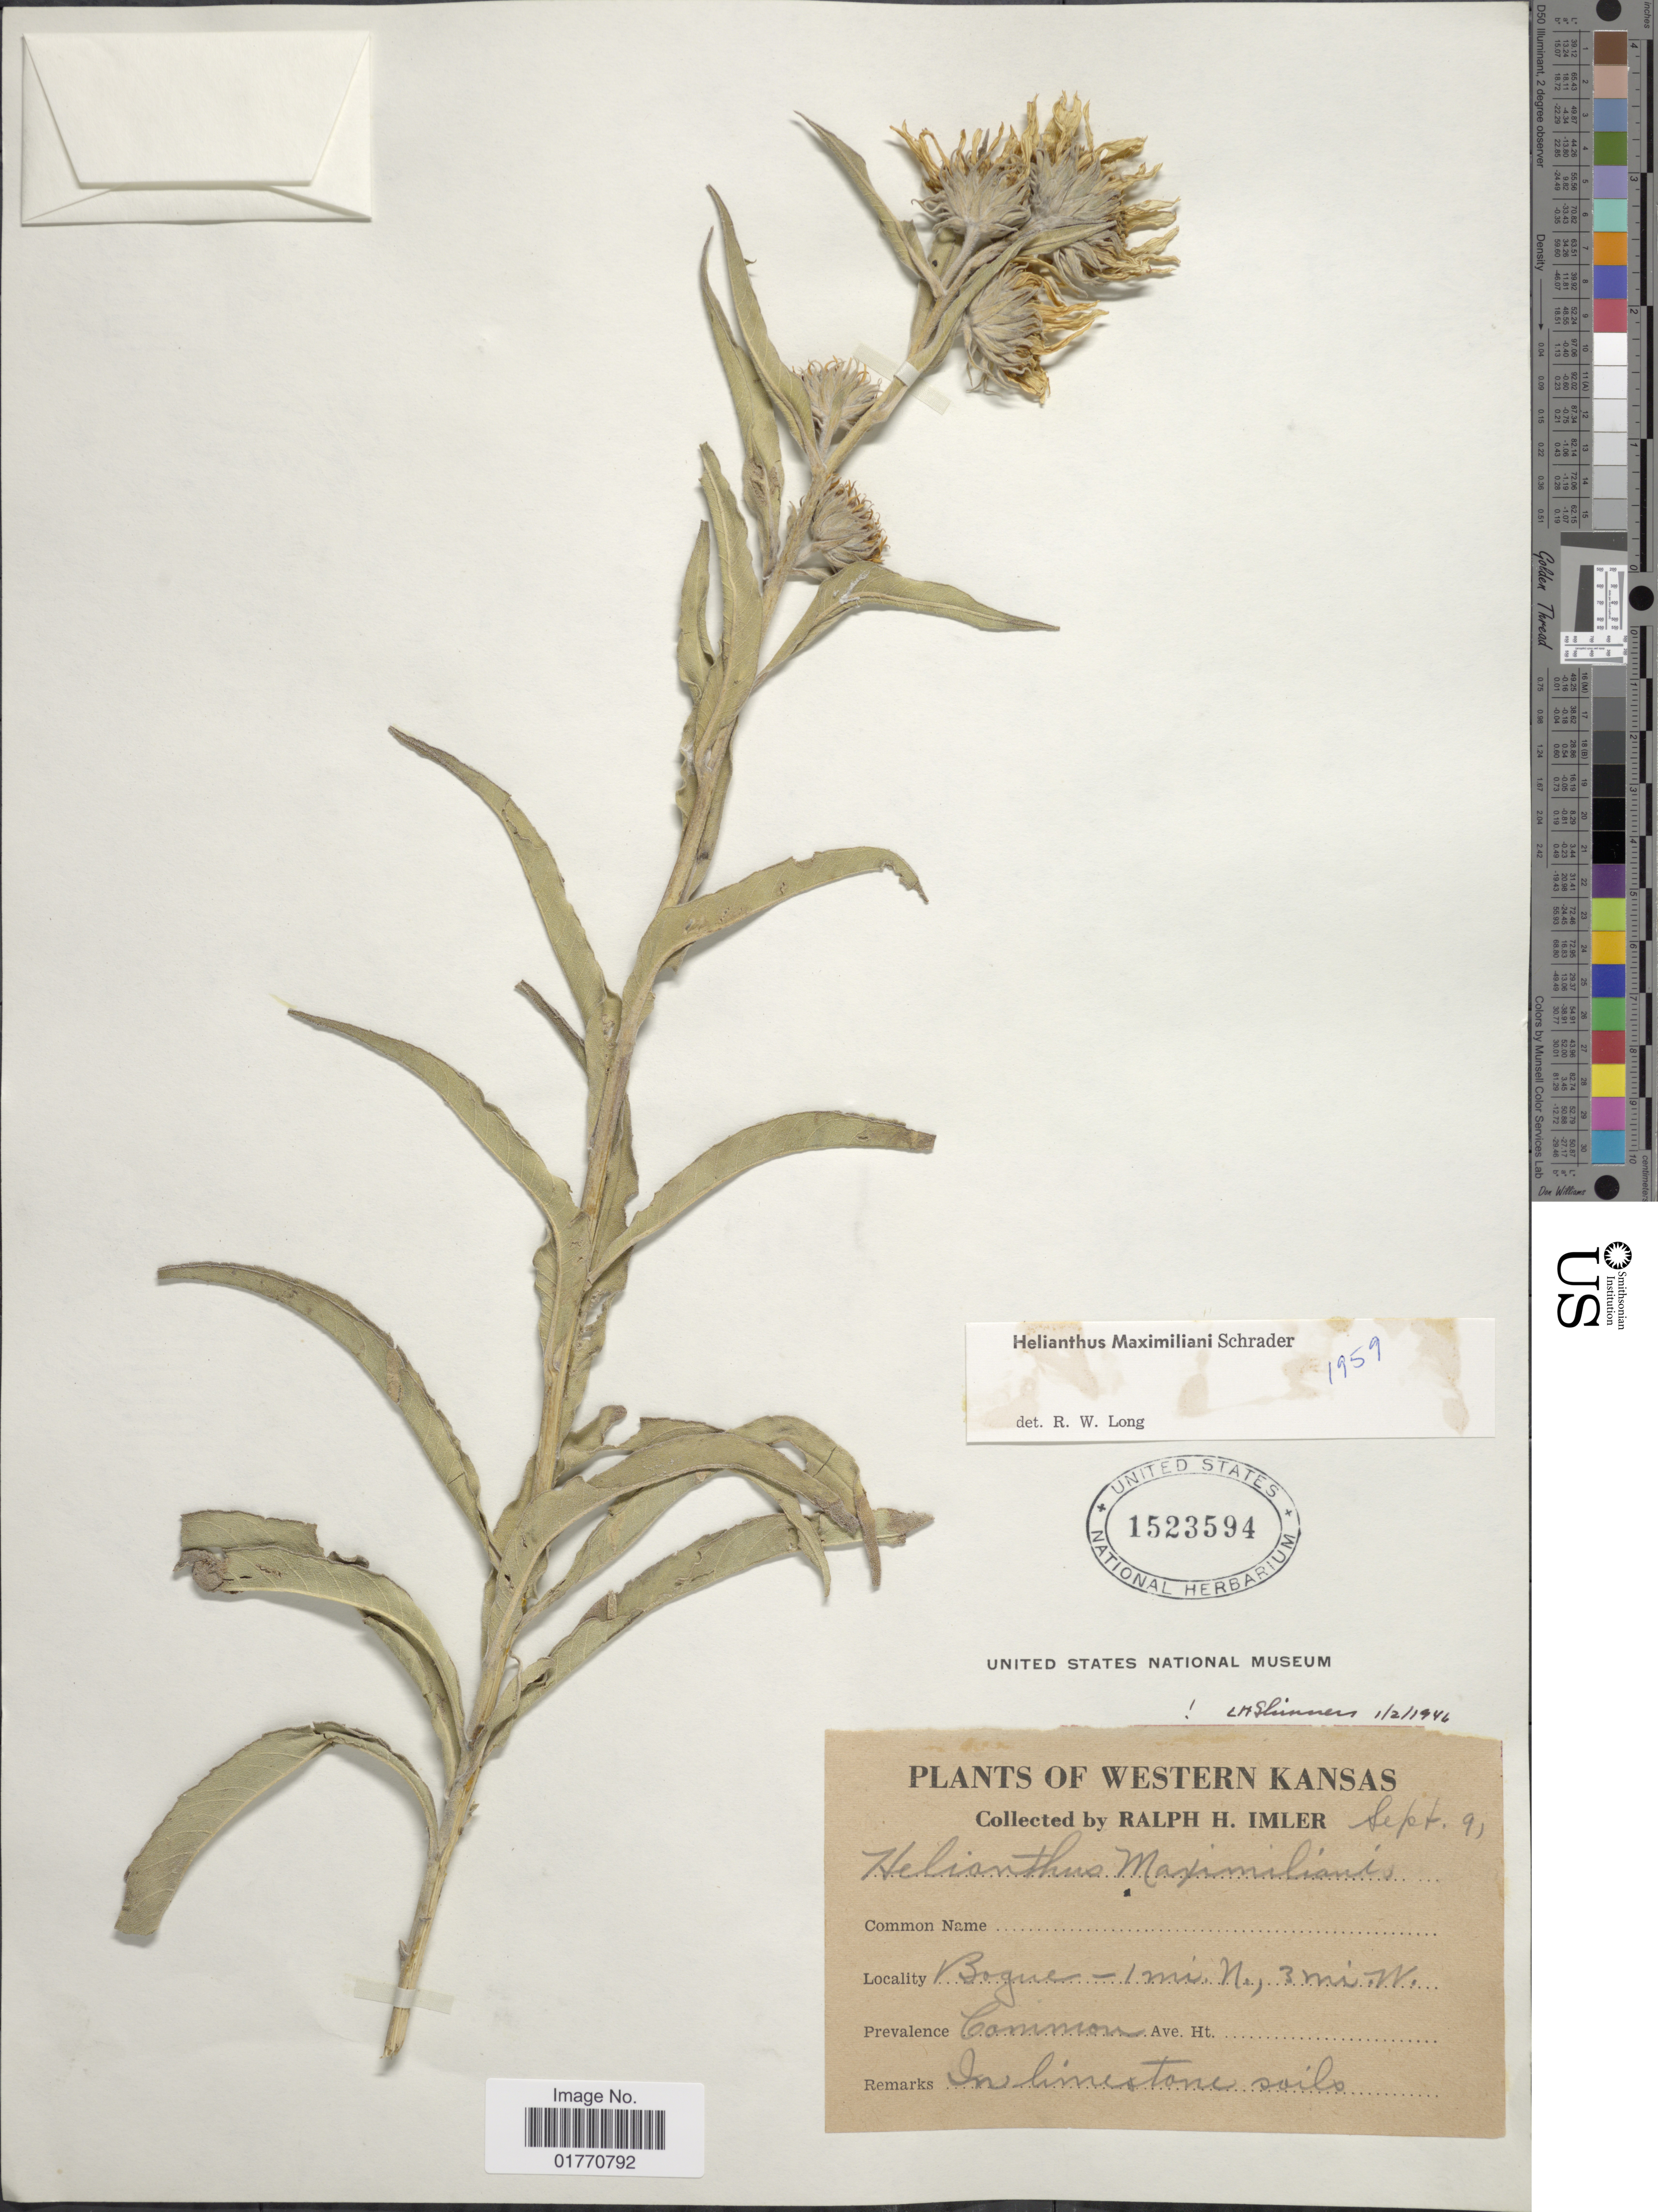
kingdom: Plantae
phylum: Tracheophyta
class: Magnoliopsida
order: Asterales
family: Asteraceae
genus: Helianthus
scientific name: Helianthus maximiliani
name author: Schrad.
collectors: R. Imler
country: United States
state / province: Kansas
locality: Western Kansas, Bogue-1 mi N., 3 mi. W., in limestone soils.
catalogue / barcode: US 1523594